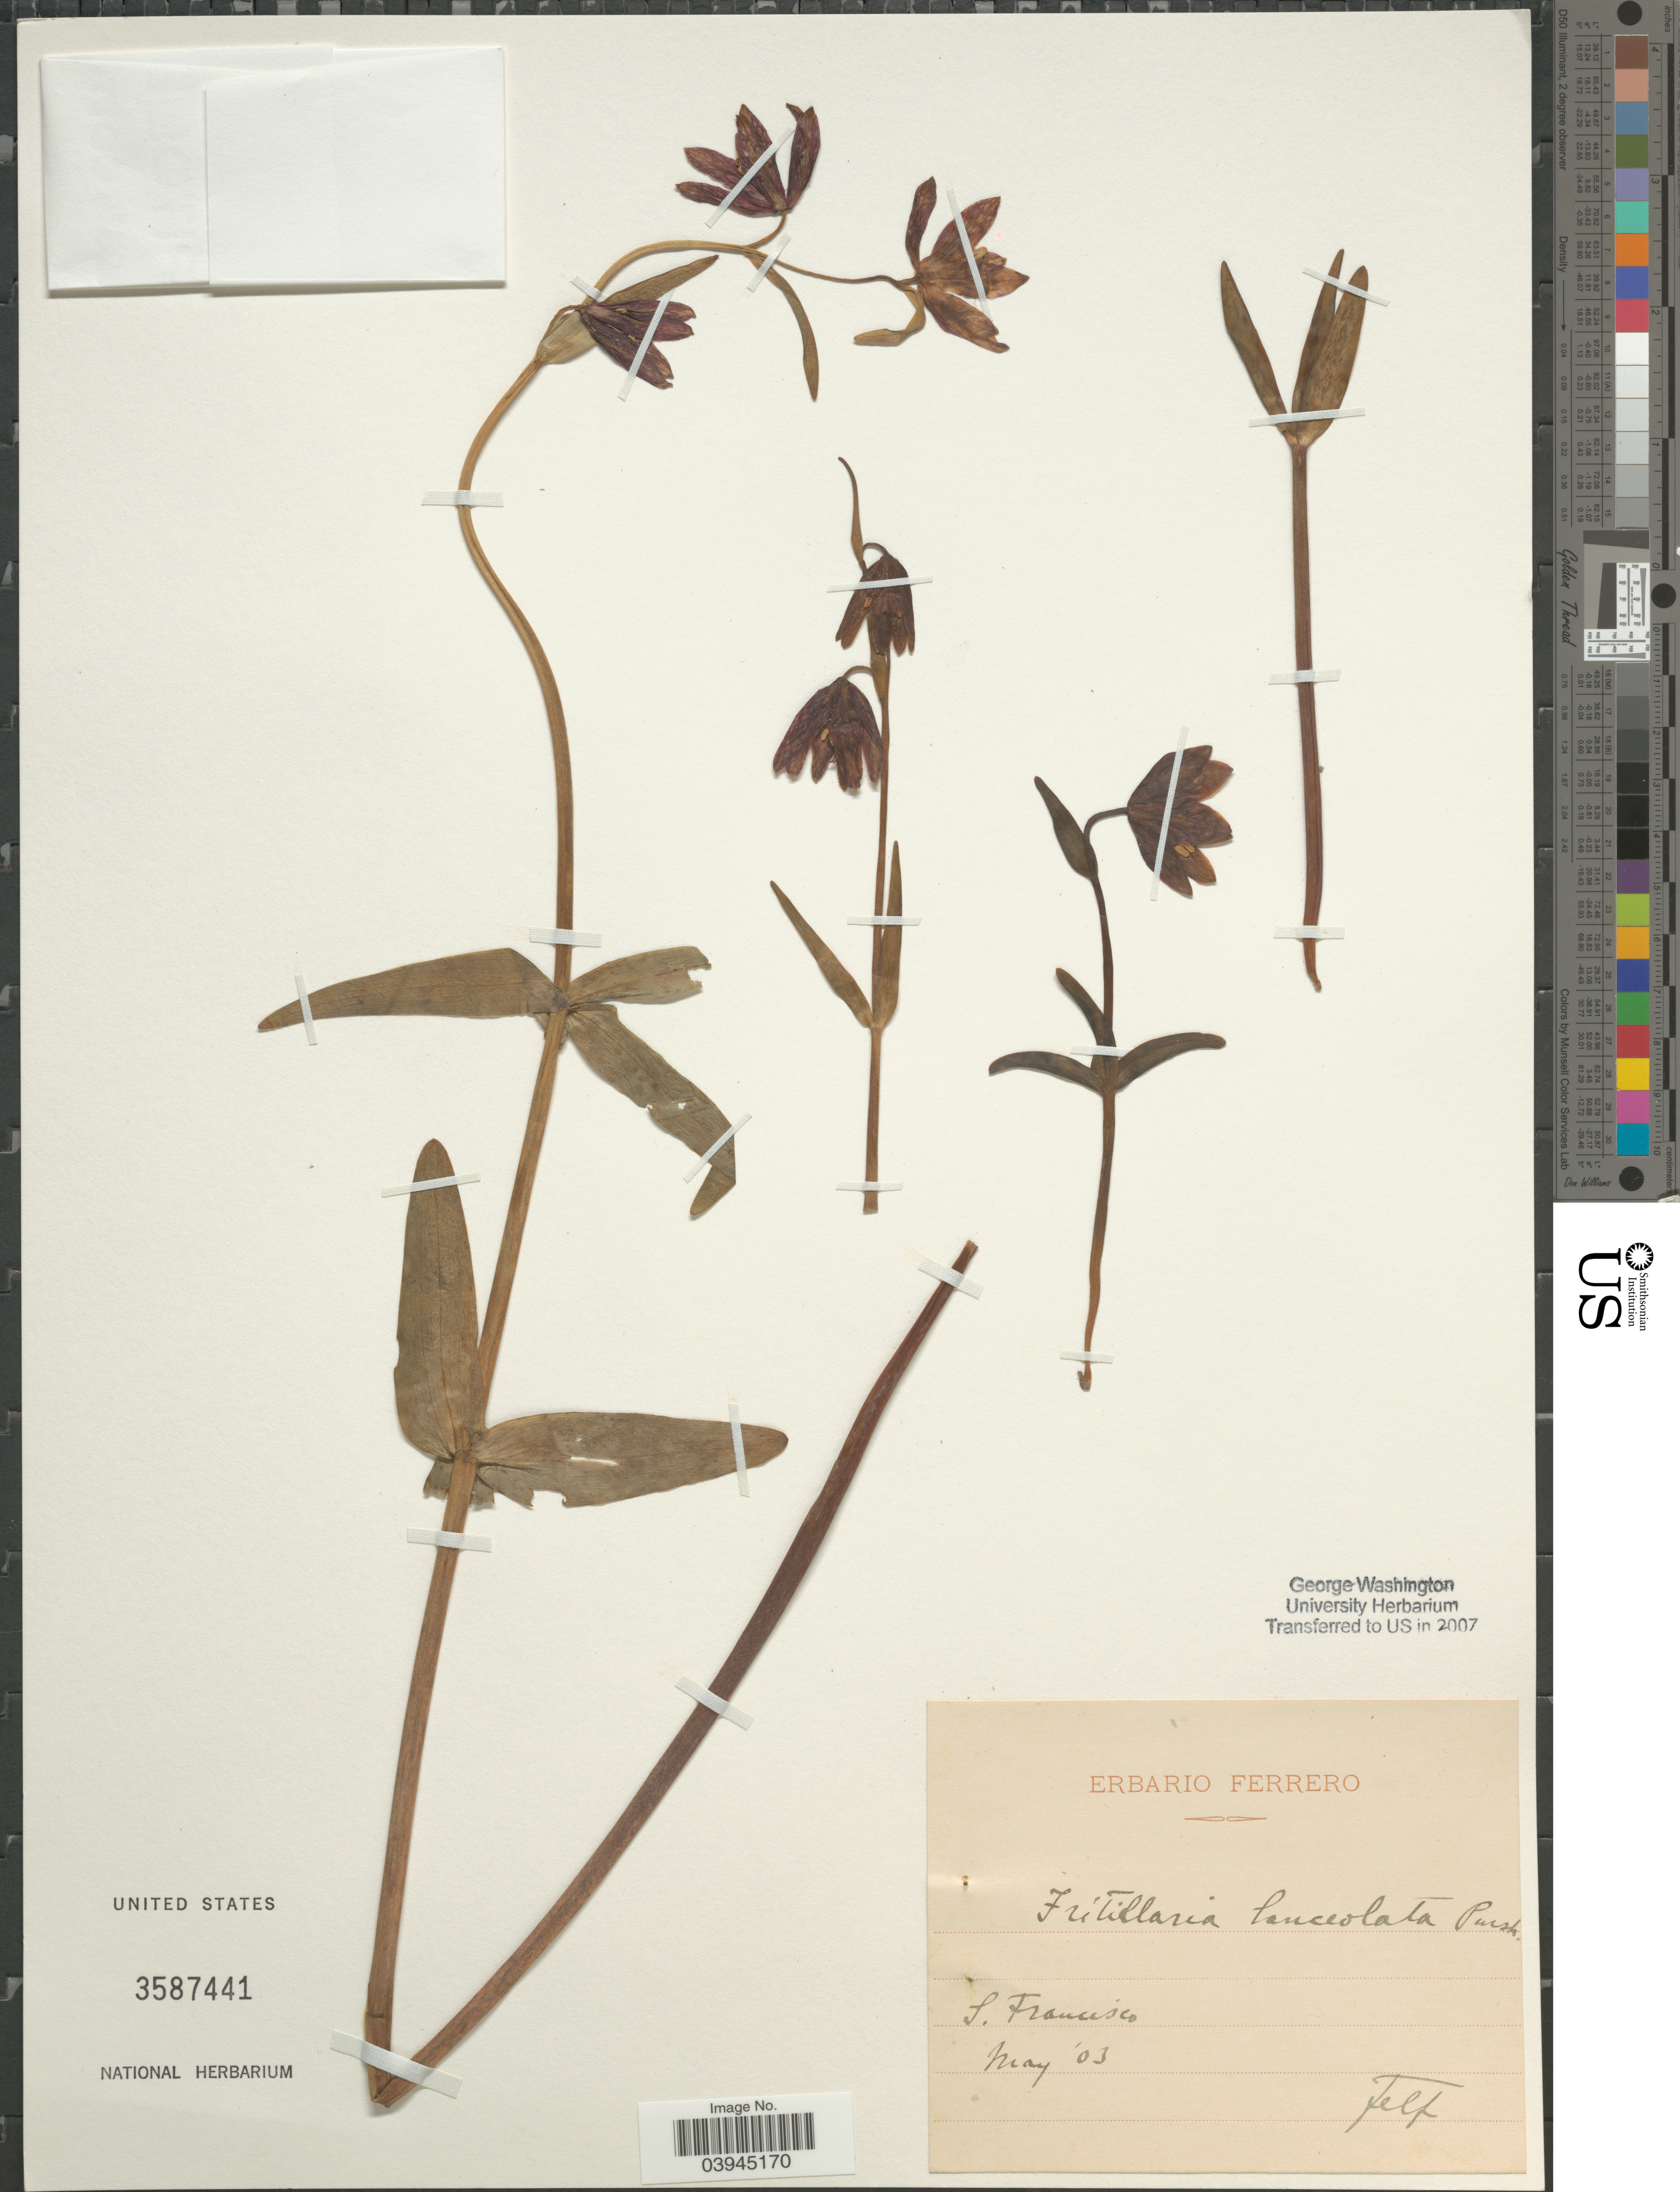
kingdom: Plantae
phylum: Tracheophyta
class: Liliopsida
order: Liliales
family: Liliaceae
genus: Fritillaria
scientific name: Fritillaria biflora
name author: Lindl.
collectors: F. Ferrero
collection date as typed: Transcribed d/m/y: /5/3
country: United States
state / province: California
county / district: San Francisco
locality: S. Francisco.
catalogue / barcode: US 3587441